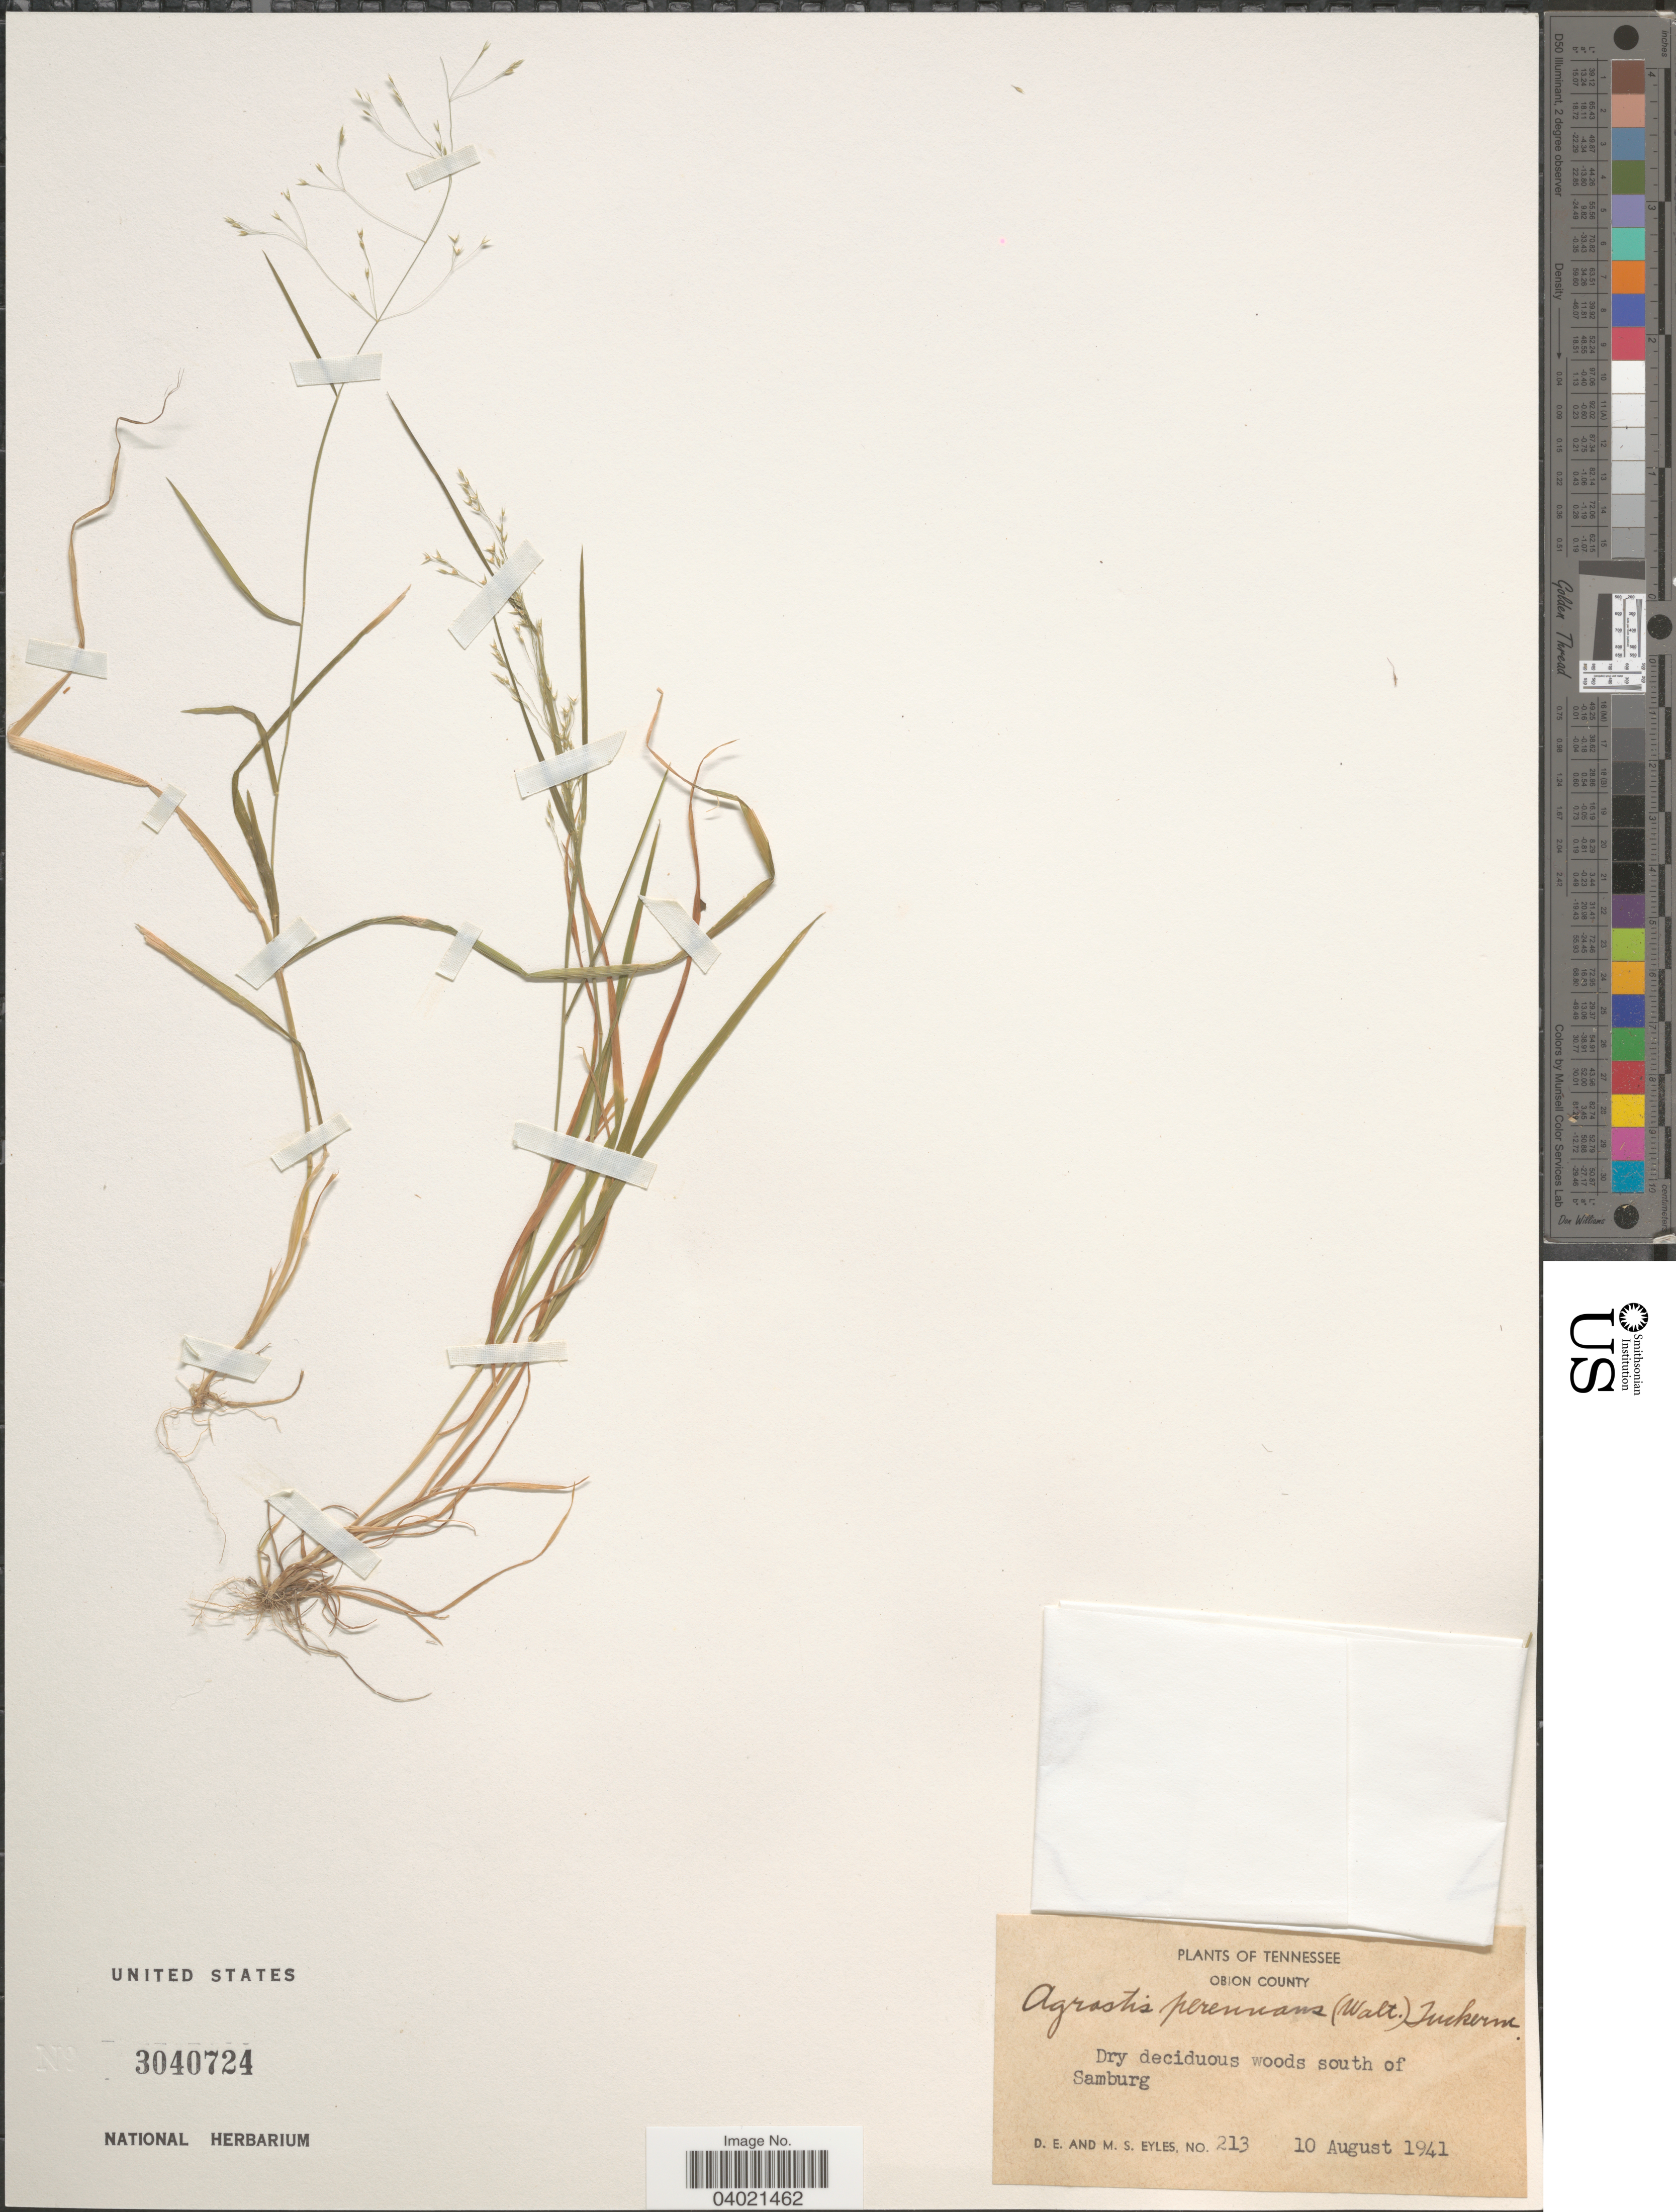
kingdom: Plantae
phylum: Tracheophyta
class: Liliopsida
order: Poales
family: Poaceae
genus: Agrostis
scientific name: Agrostis perennans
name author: (Walter) Tuck.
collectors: D. Eyles & M. Eyles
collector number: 213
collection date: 1941-08-10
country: United States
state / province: Tennessee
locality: Obion County. Dry deciduous woods south of Samburg.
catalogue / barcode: US 3040724